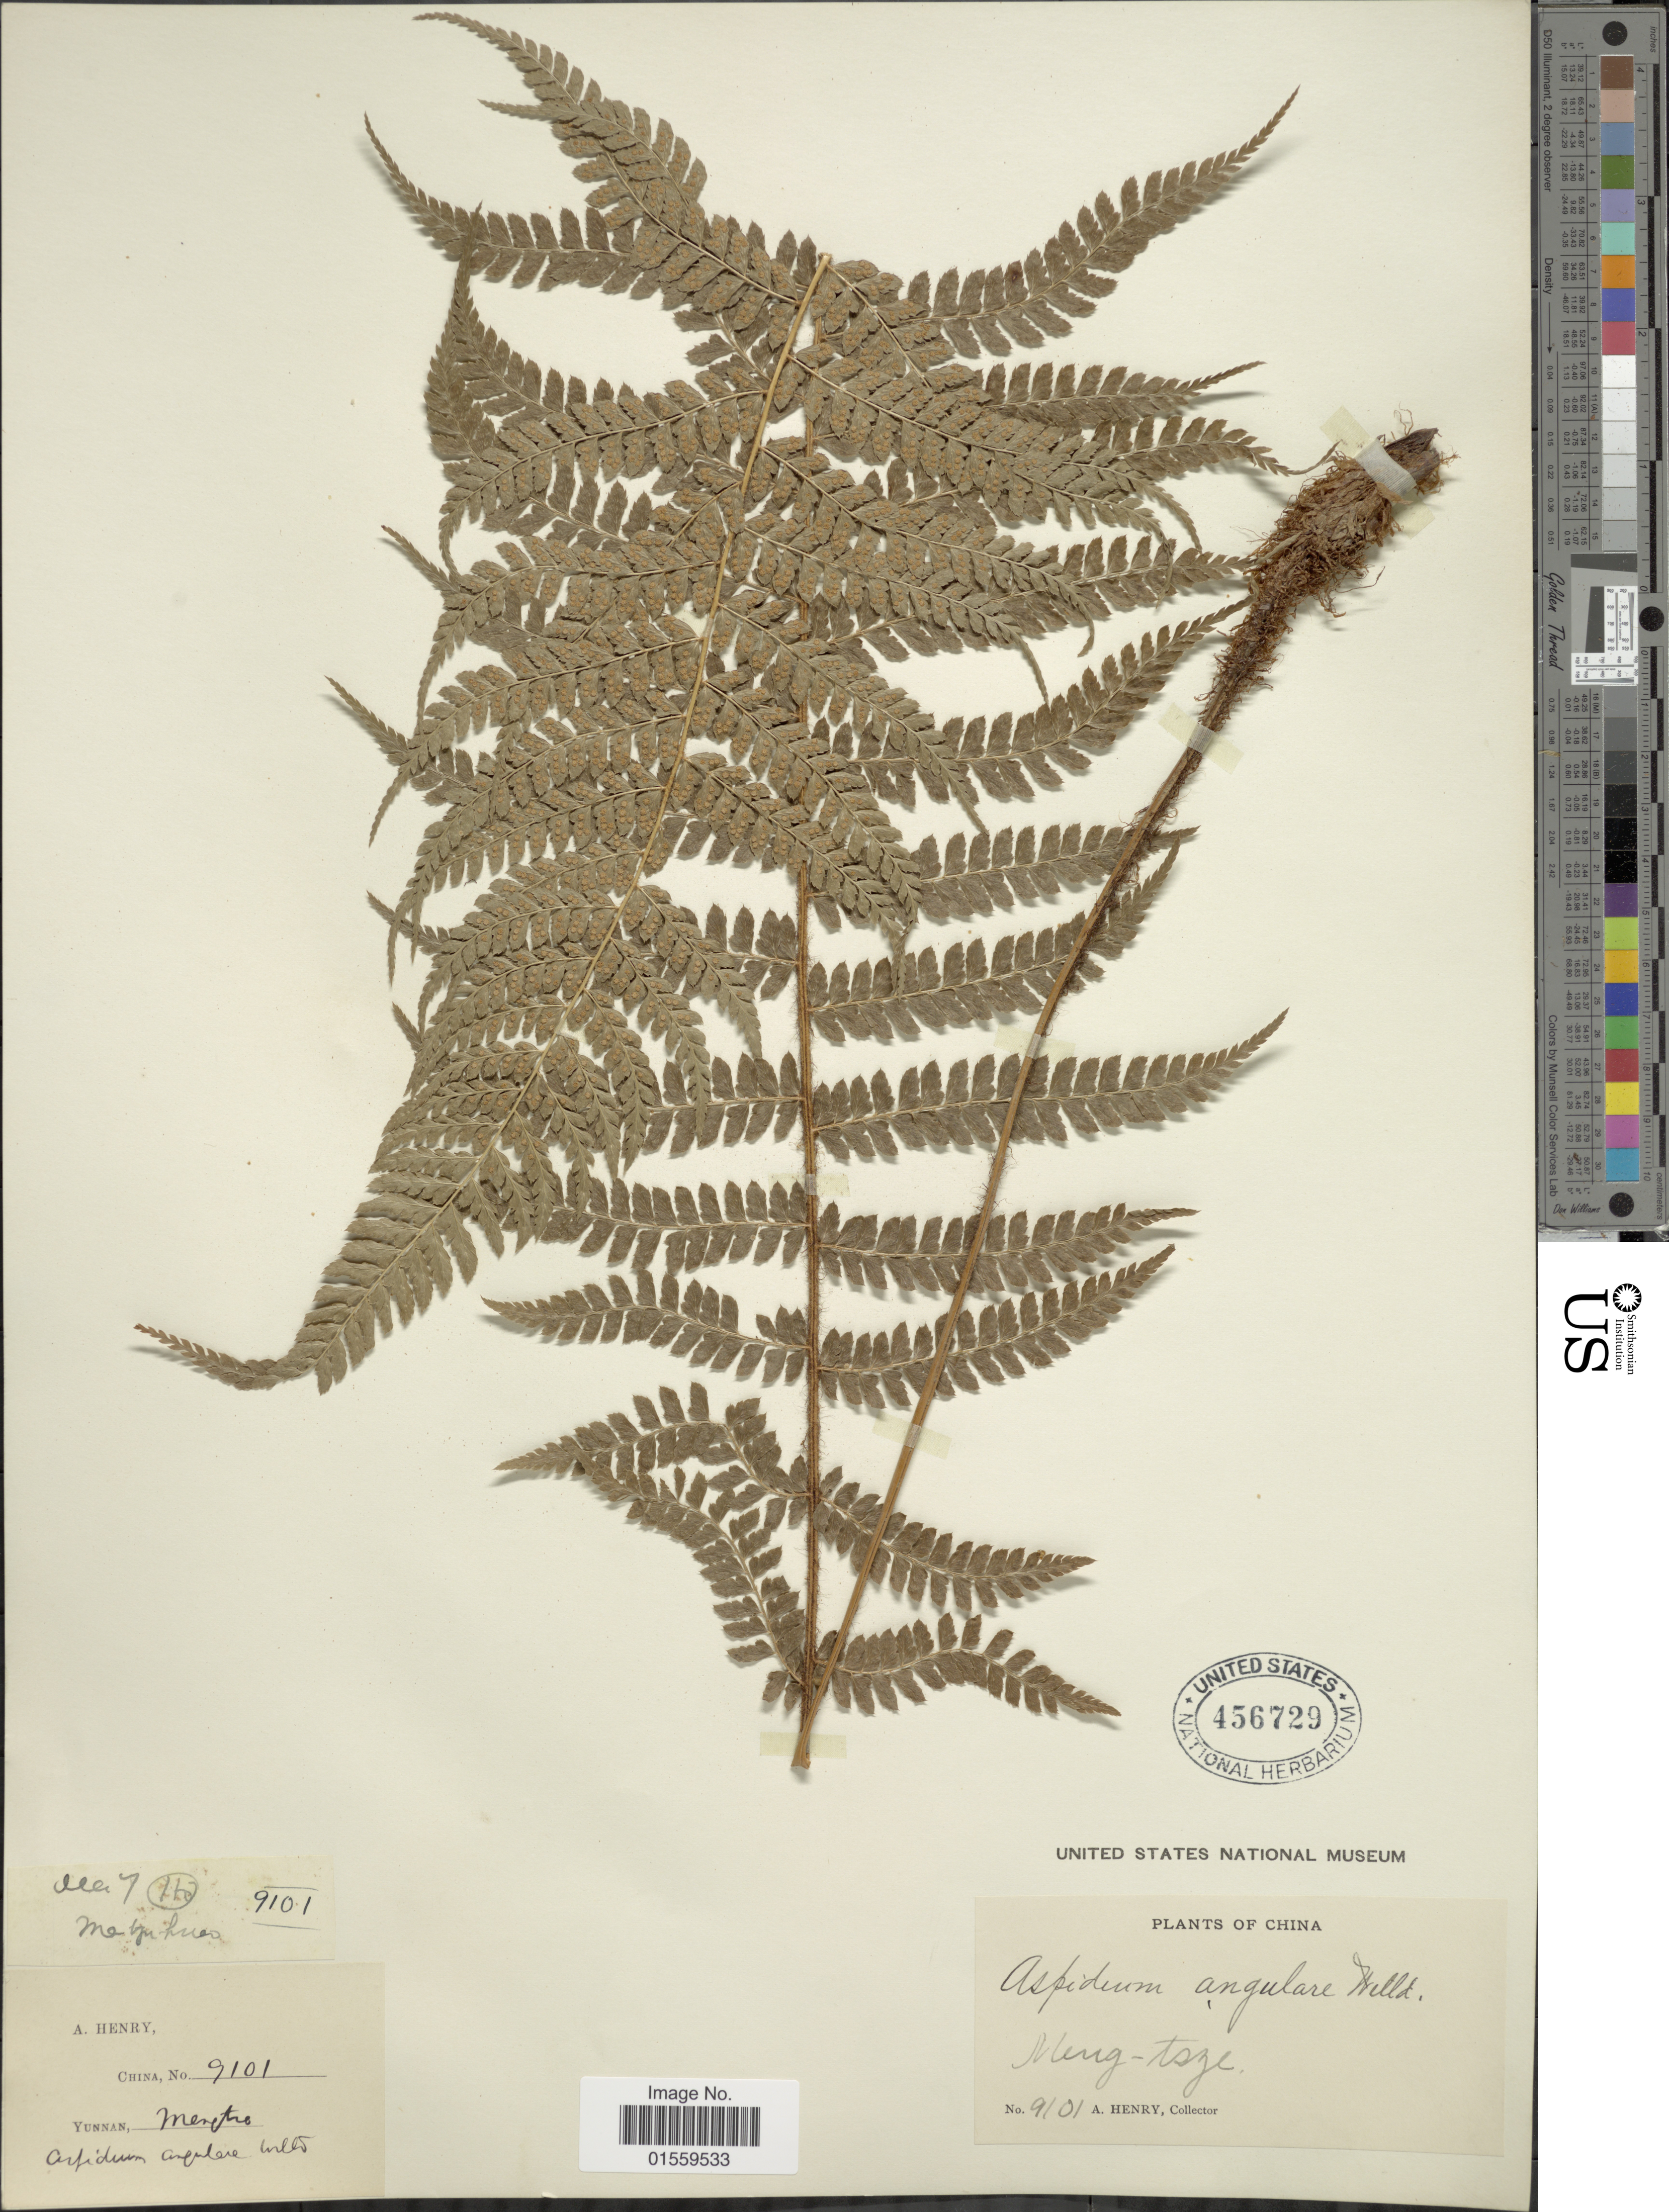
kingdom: Plantae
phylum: Tracheophyta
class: Polypodiopsida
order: Polypodiales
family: Dryopteridaceae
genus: Polystichum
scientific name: Polystichum setiferum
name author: (Forssk.) Moore ex Woynar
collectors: A. Henry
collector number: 9101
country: China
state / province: Yunnan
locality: Meng-tsze. Ma tzu-huao. Ho.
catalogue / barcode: US 456729